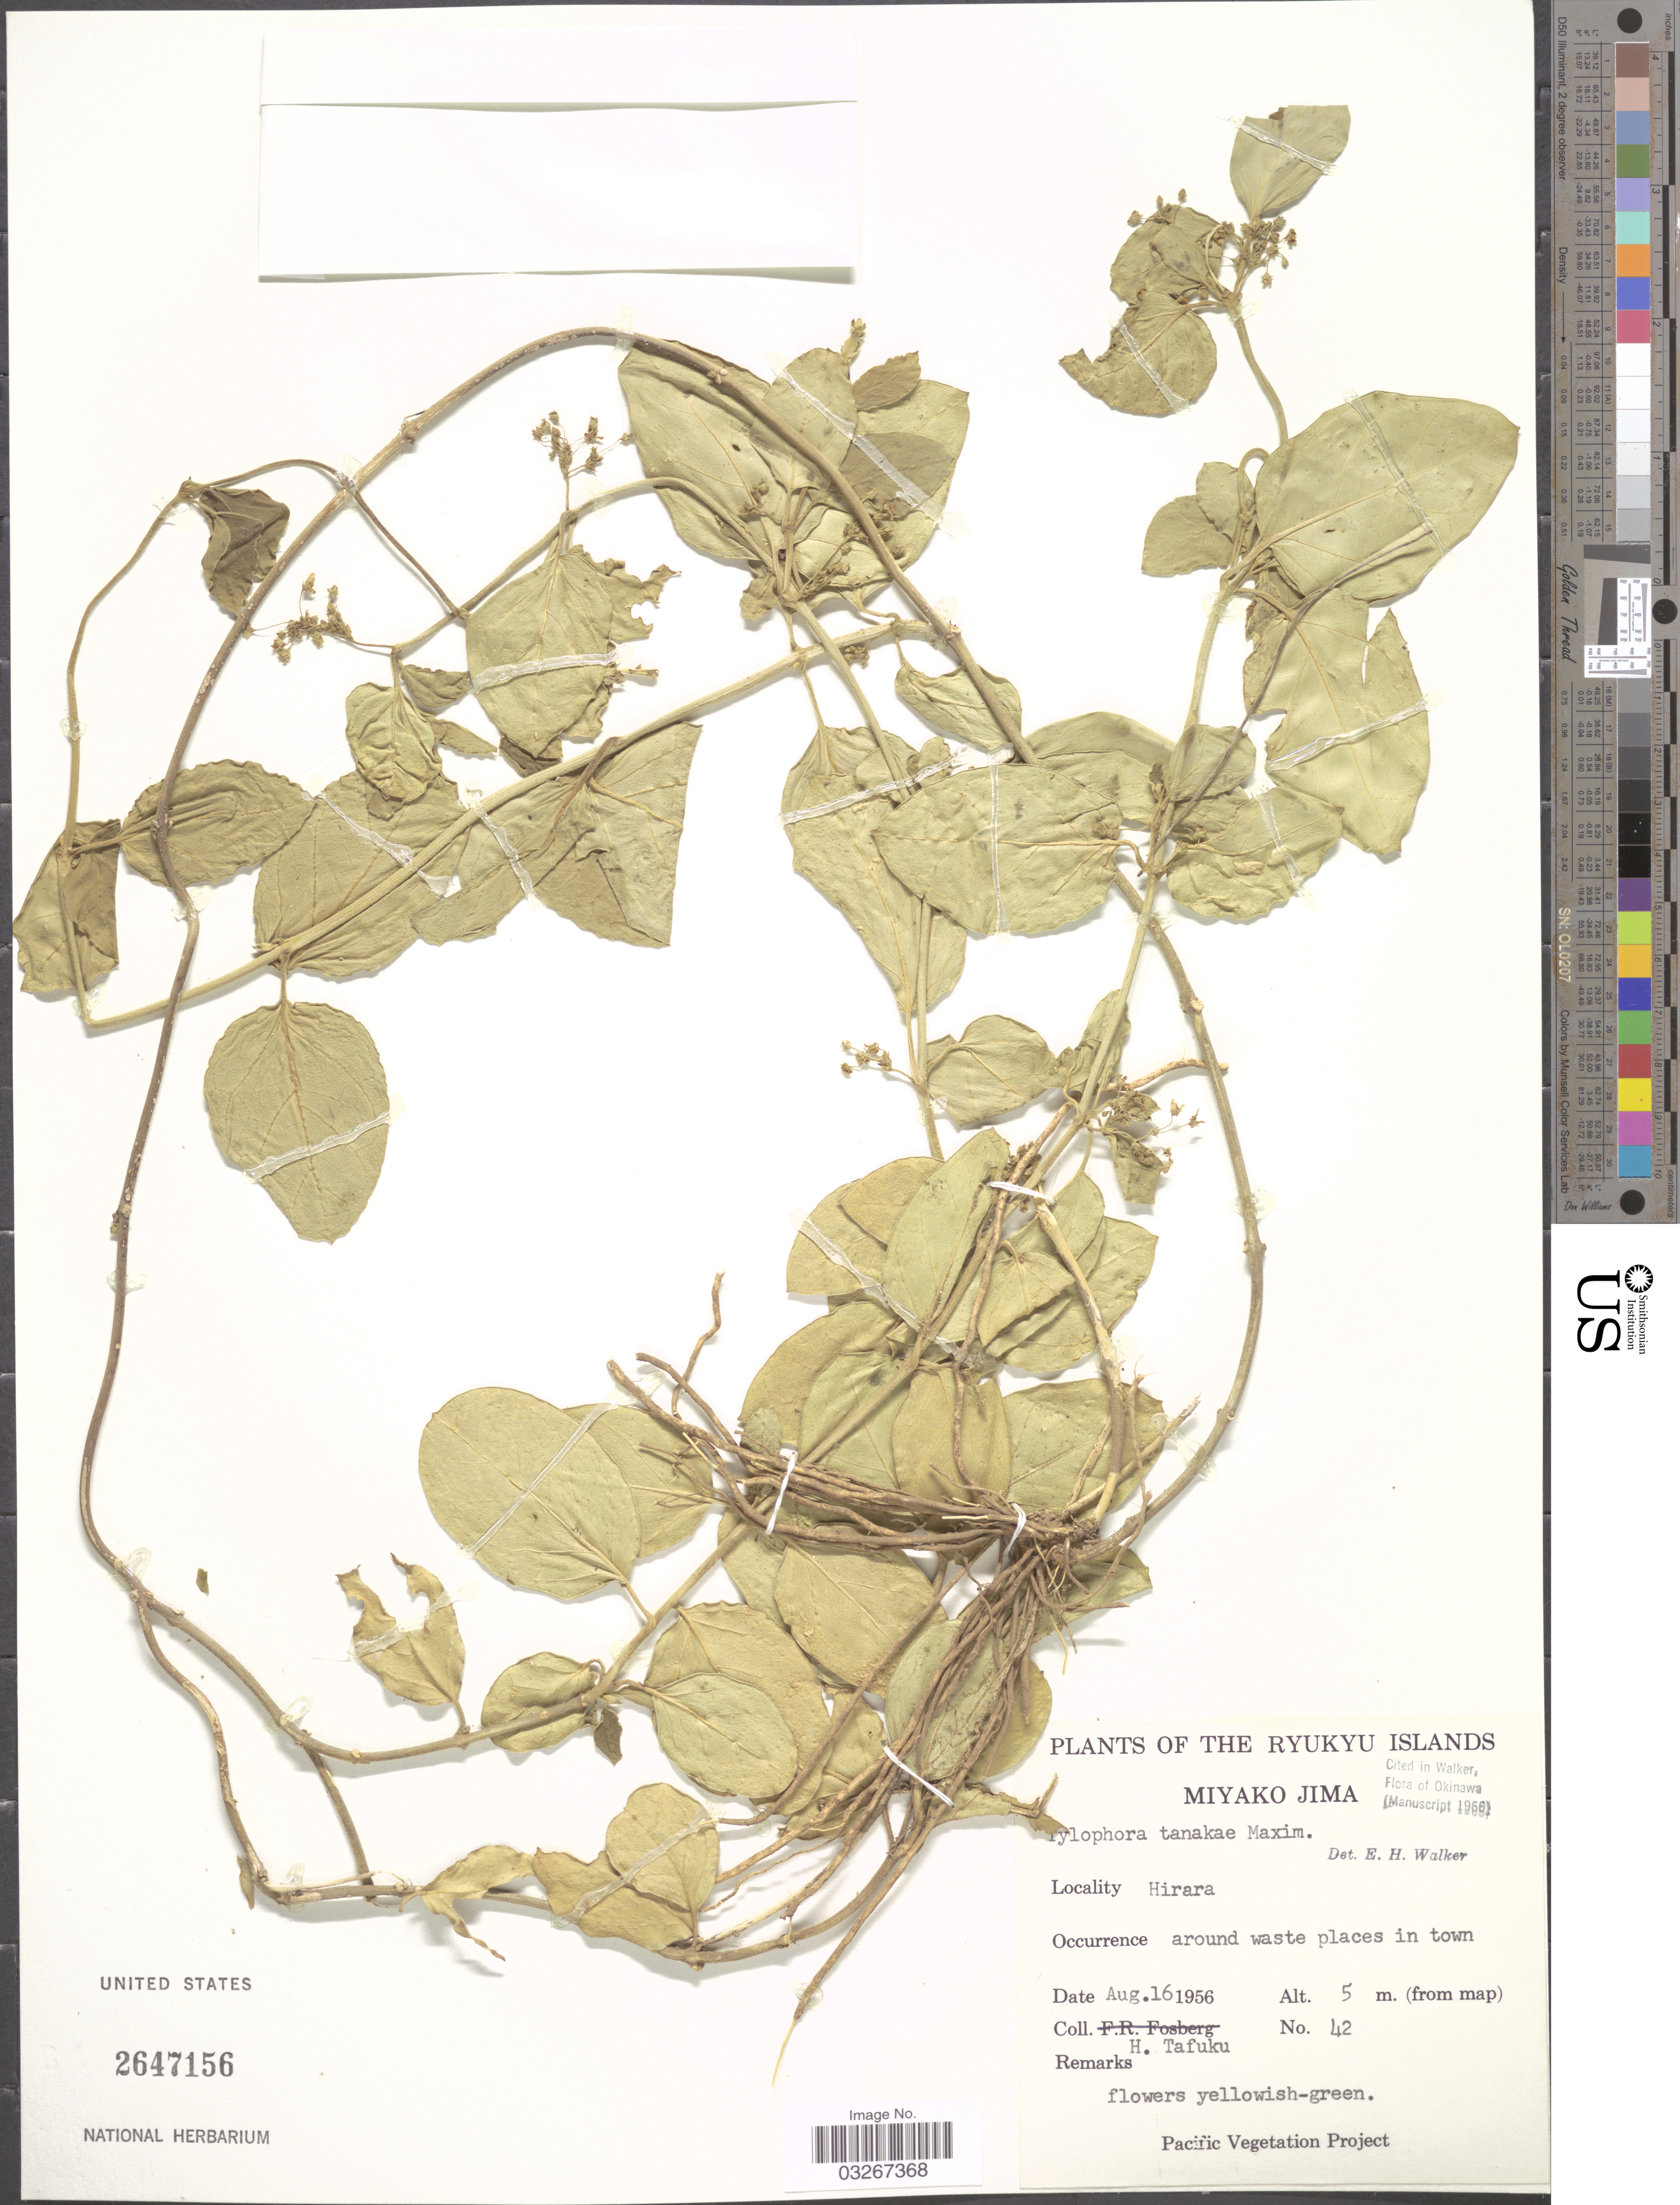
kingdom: Plantae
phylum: Tracheophyta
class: Magnoliopsida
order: Gentianales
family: Apocynaceae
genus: Tylophora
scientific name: Tylophora tanakae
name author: Maxim. ex Franch. & Sav.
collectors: H. Tafuku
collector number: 42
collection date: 1956-08-16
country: Japan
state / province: Okinawa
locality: The Ryukyu Islands. Miyako Jima. Hirara.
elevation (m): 5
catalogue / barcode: US 2647156